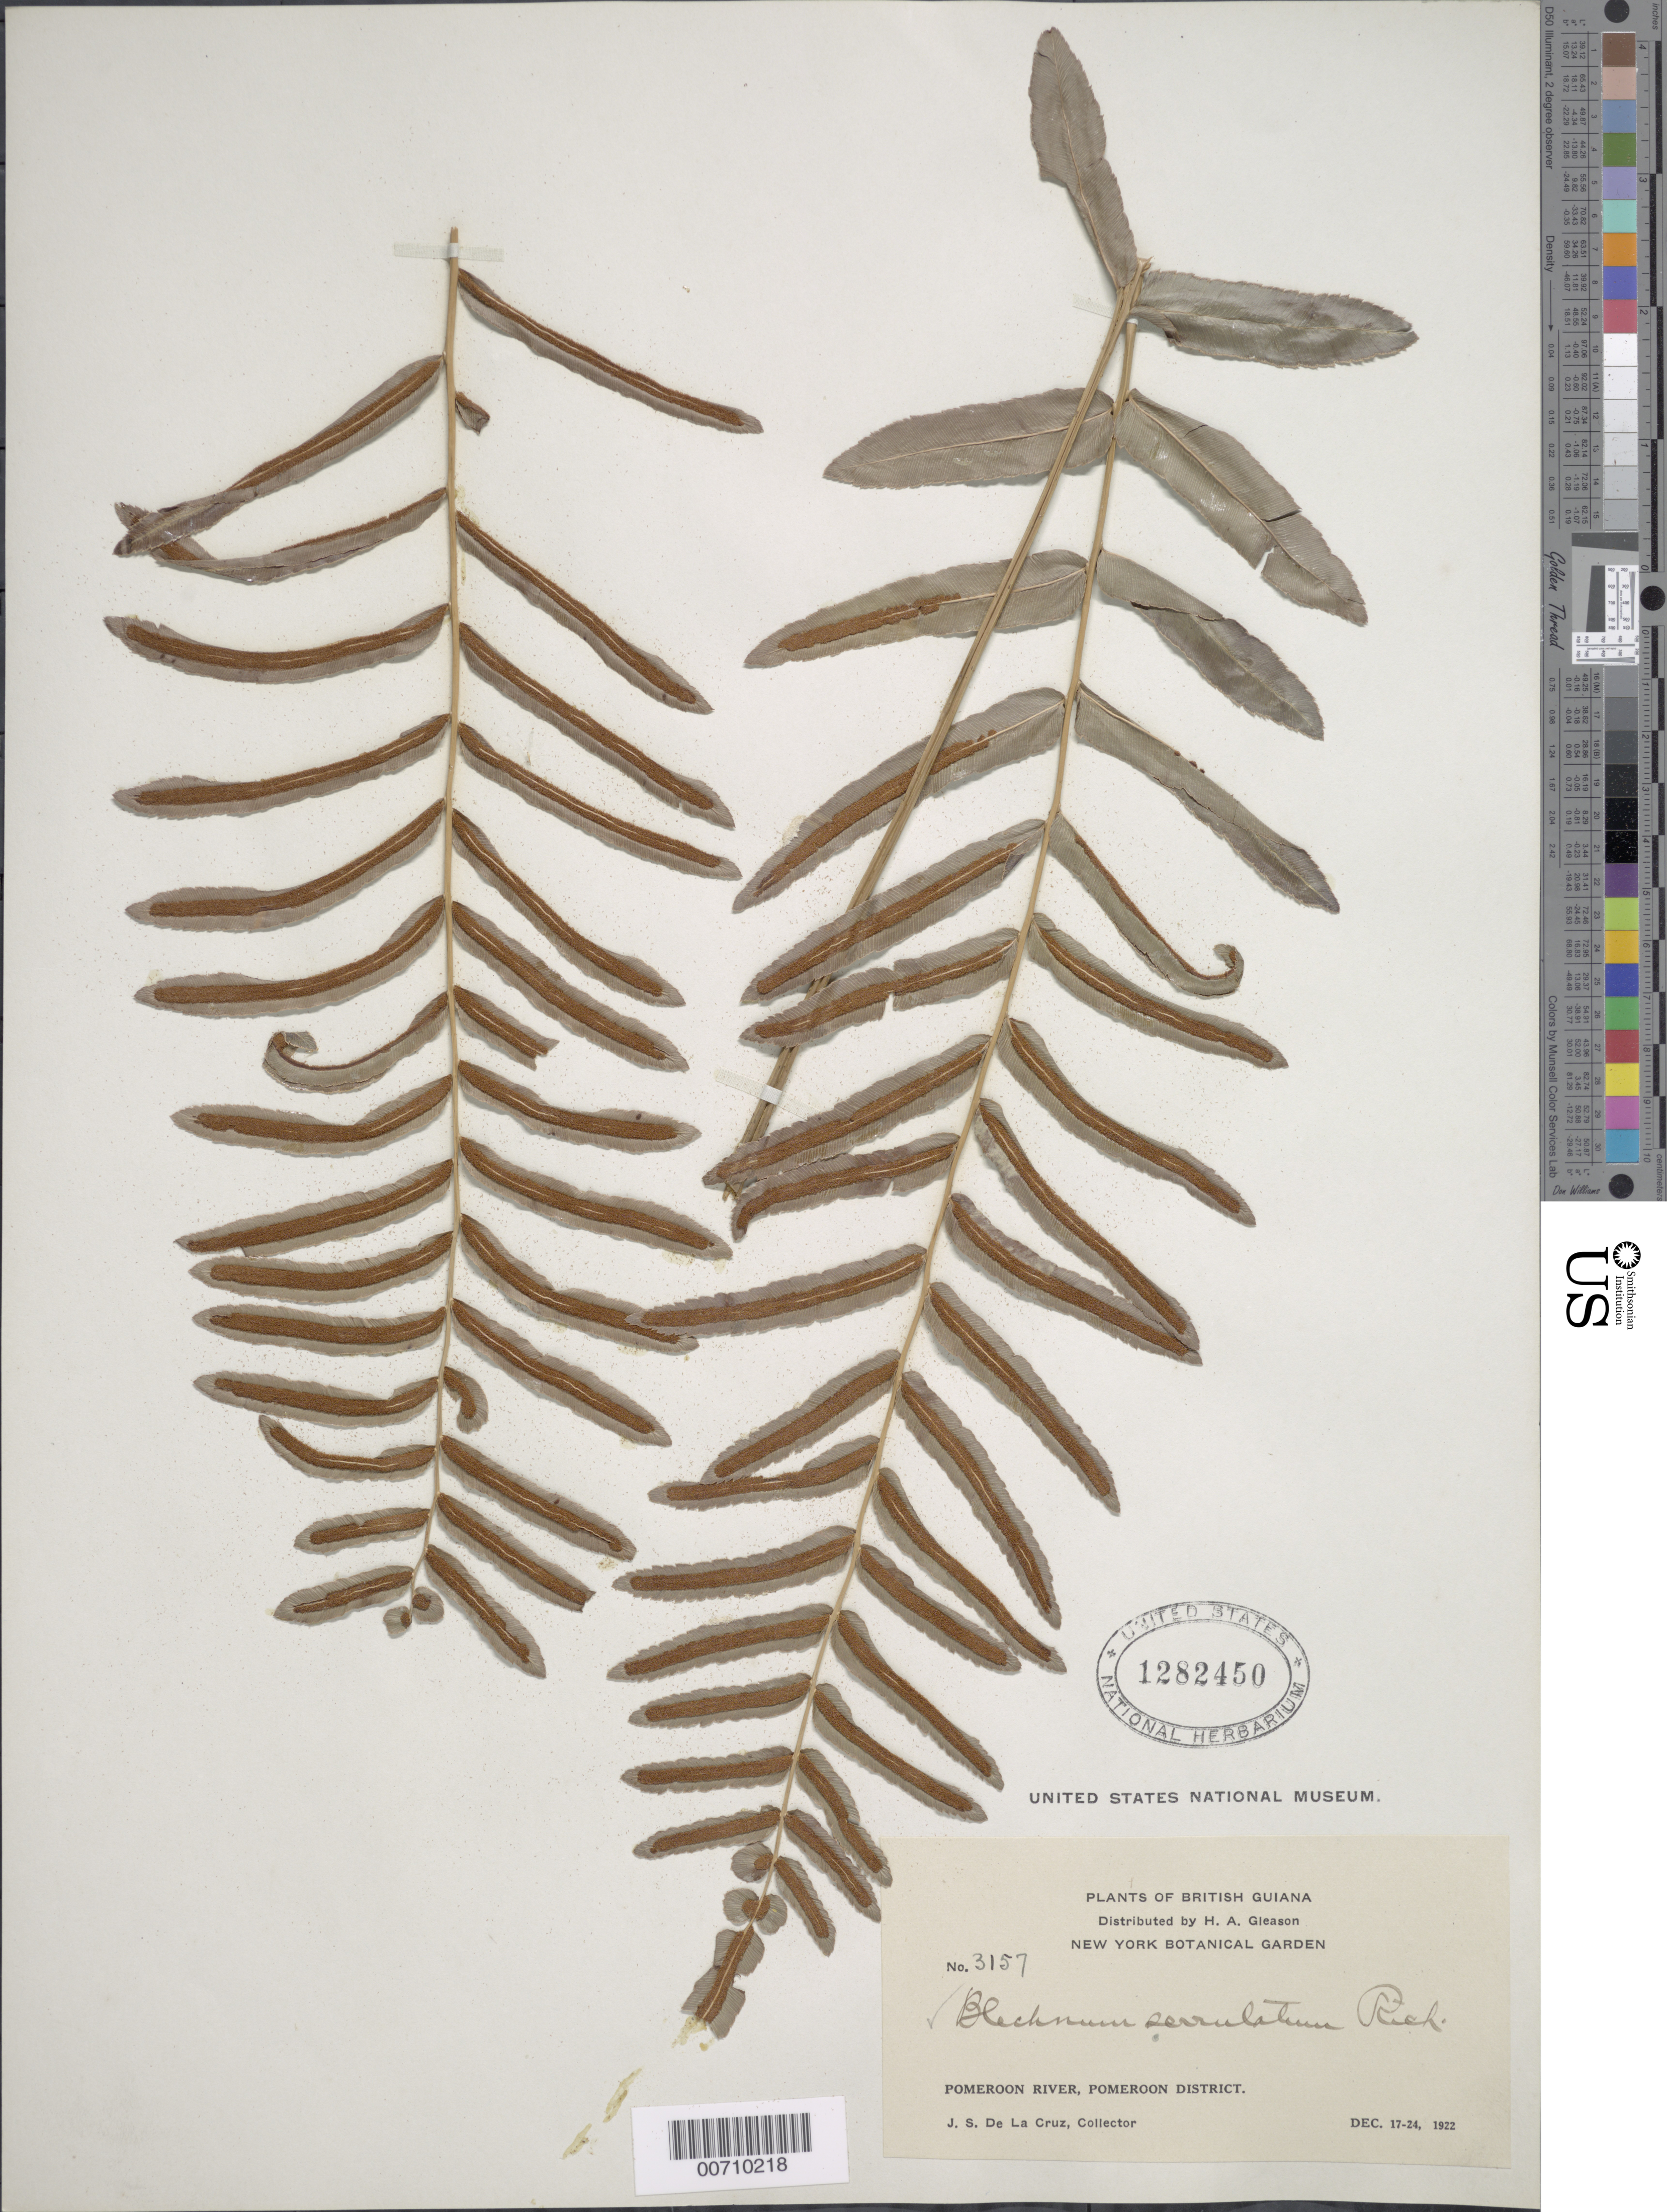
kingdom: Plantae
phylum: Tracheophyta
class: Polypodiopsida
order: Polypodiales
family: Blechnaceae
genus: Telmatoblechnum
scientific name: Telmatoblechnum serrulatum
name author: (Rich.) Perrie et al.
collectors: J. S. de la Cruz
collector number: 3157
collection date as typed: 17-Dec-22 to 24-Dec-22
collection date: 1922-12-17/1922-12-24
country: Guyana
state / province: Pomeroon-Supenaam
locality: Pomeroon R.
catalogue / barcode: US 1282450